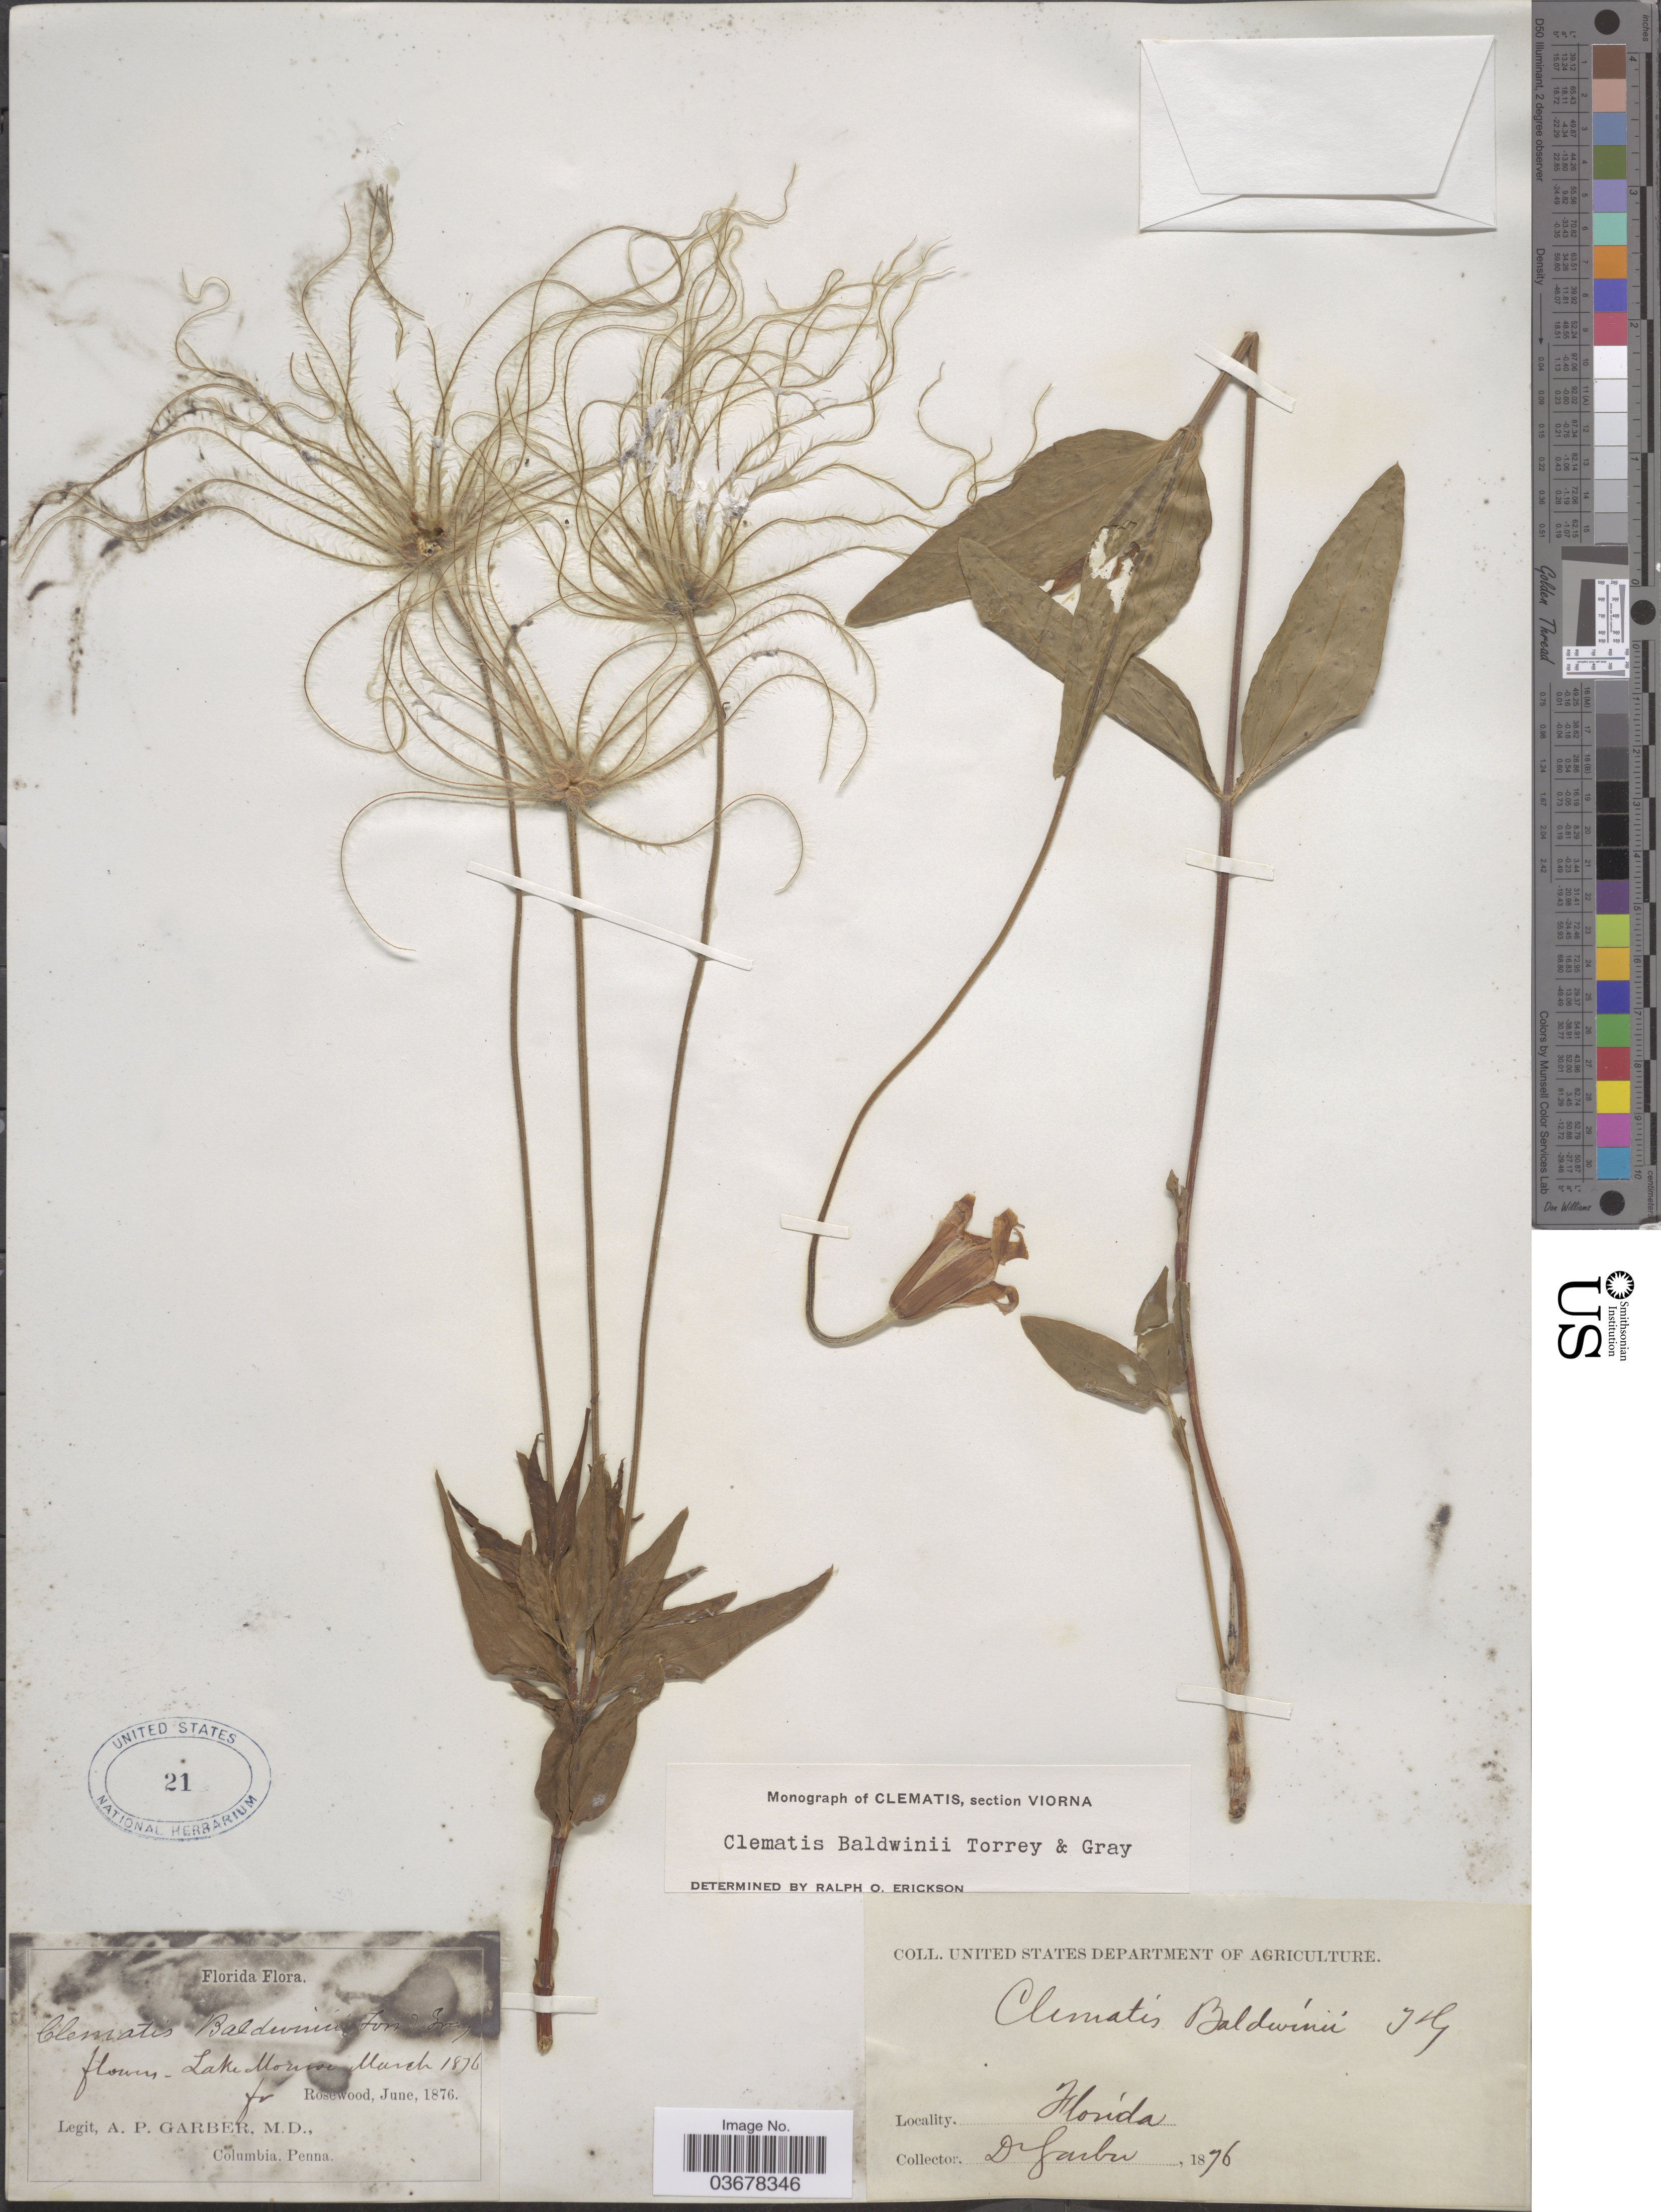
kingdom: Plantae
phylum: Tracheophyta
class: Magnoliopsida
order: Ranunculales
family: Ranunculaceae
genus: Clematis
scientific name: Clematis viorna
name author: L.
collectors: A. P. Garber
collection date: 1876-03/1876-06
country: United States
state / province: Florida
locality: Lake Monroe. Rosewood.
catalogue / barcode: US 21